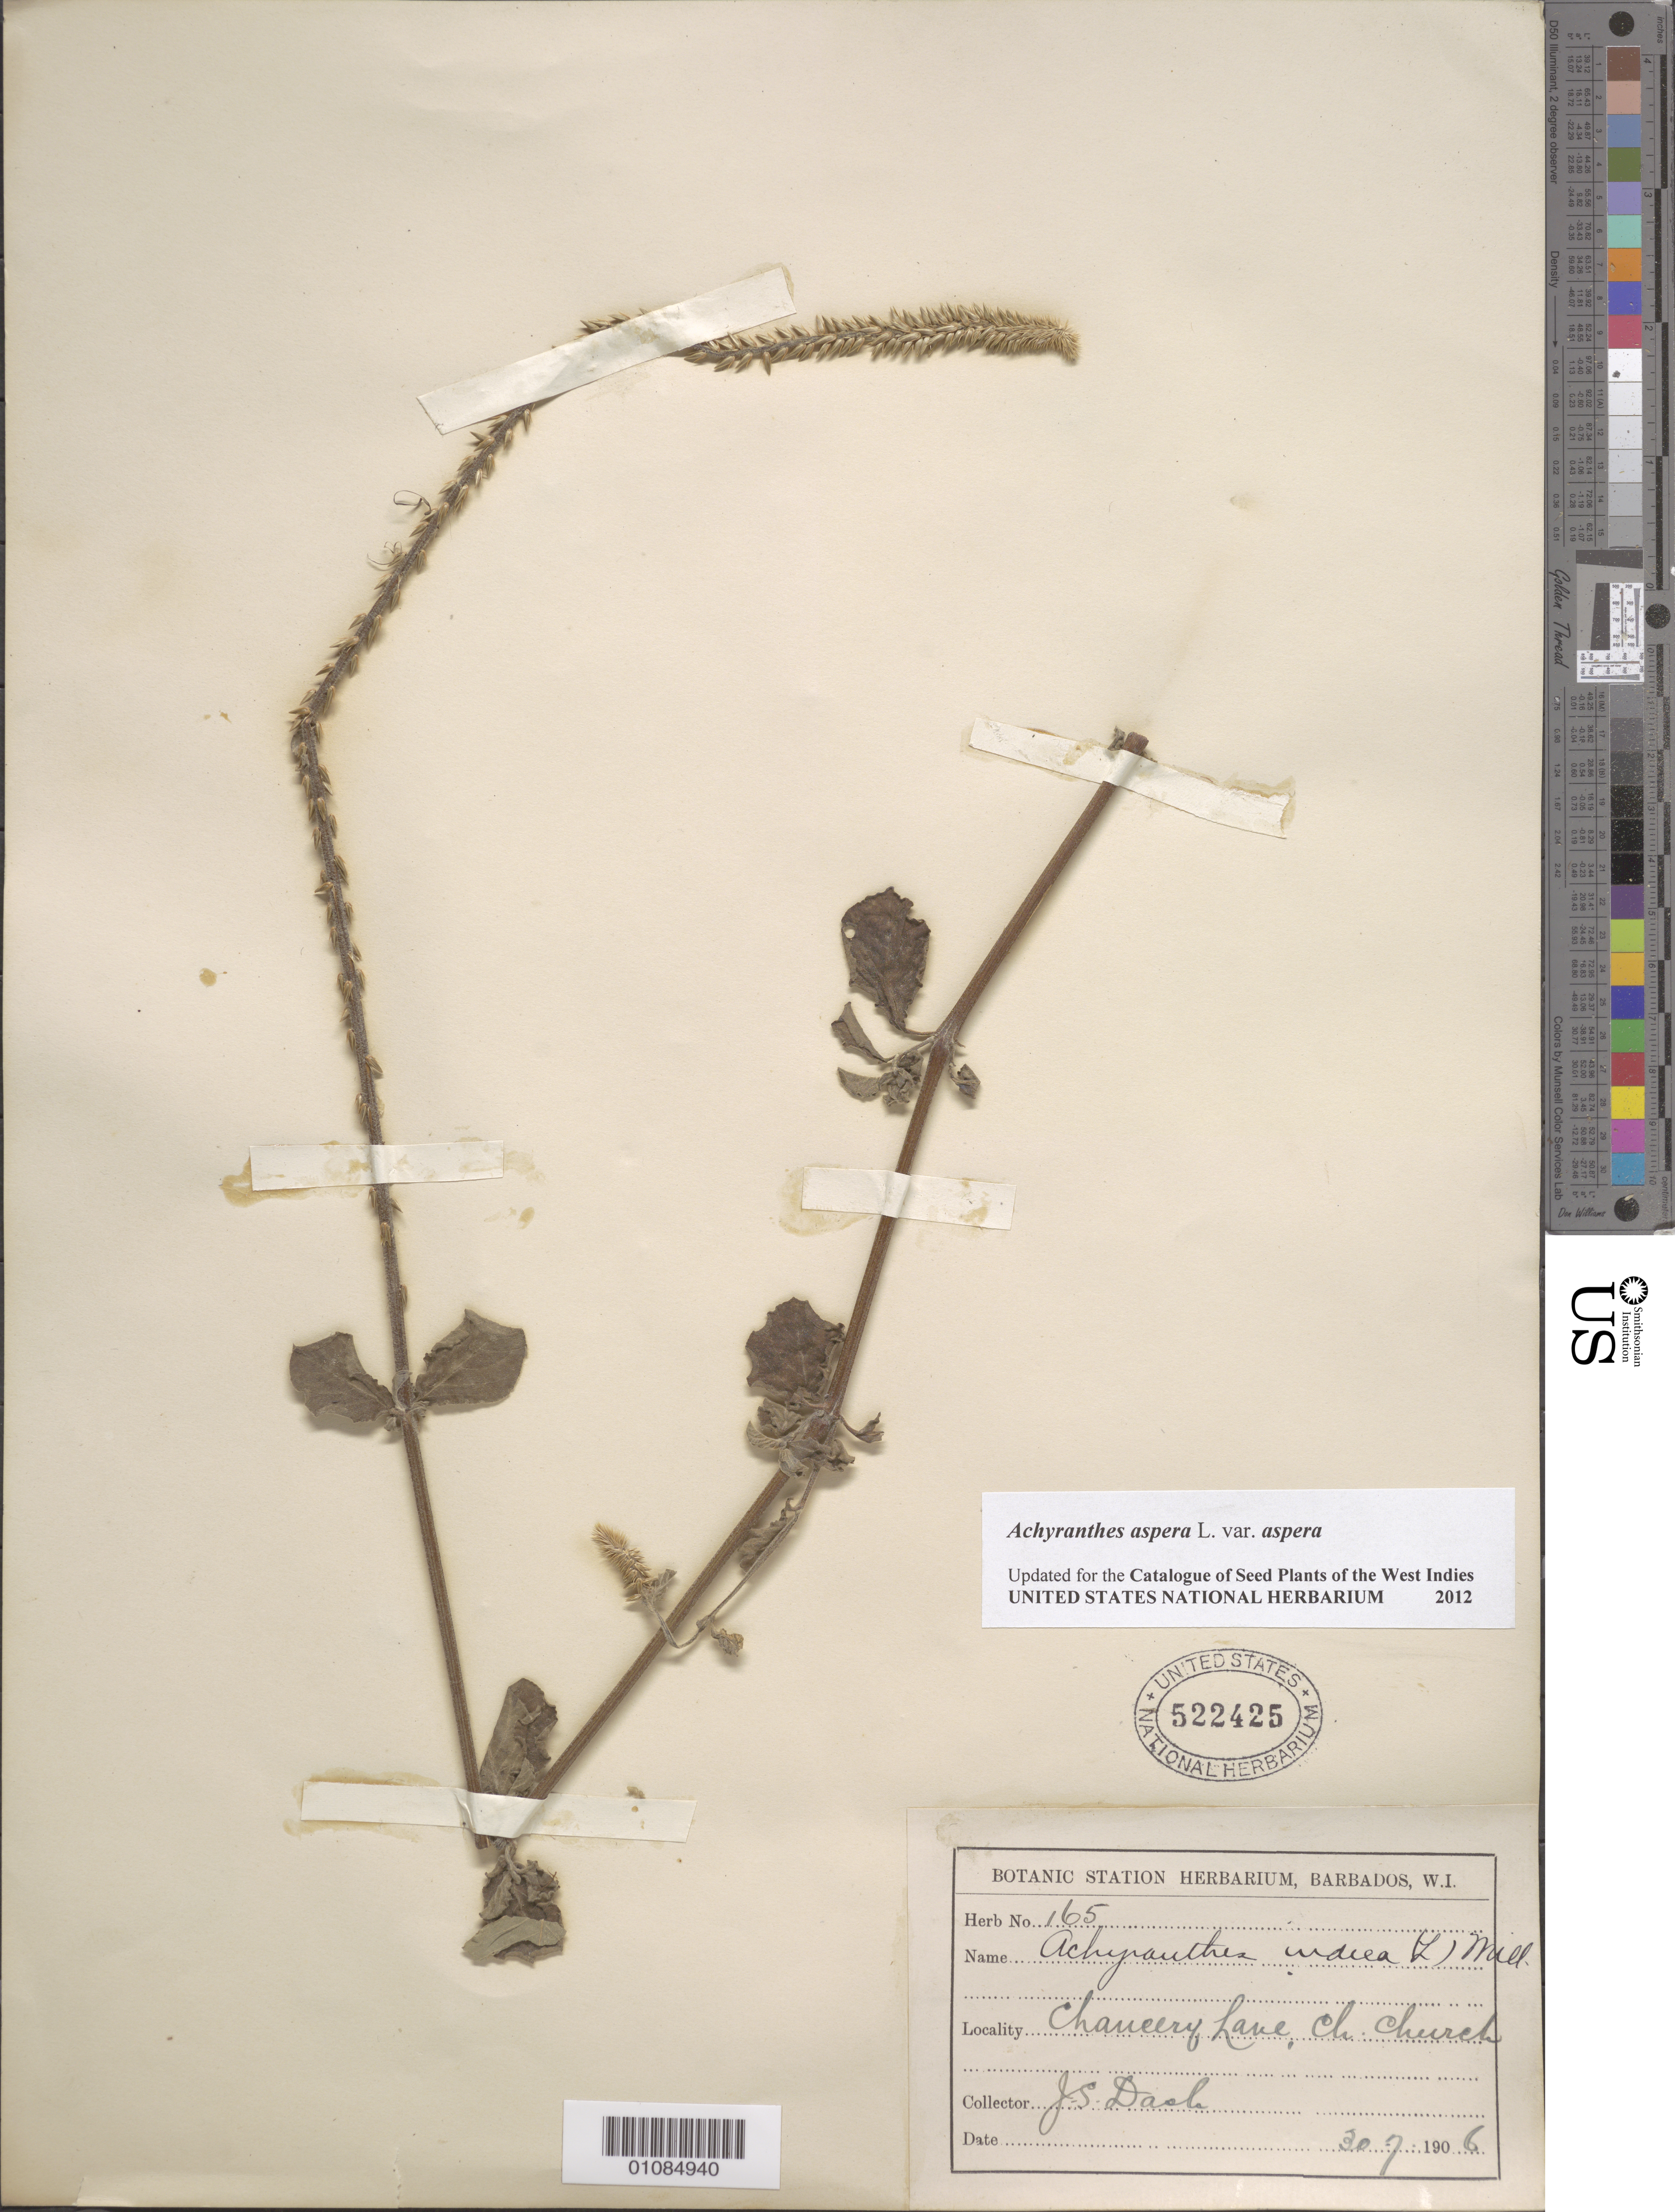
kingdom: Plantae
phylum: Tracheophyta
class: Magnoliopsida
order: Caryophyllales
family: Amaranthaceae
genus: Achyranthes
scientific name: Achyranthes aspera var. aspera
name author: L.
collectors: J. Dash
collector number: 165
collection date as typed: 30 Jul 1906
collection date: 1906-07-30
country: Barbados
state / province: Christ Church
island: Barbados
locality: Ch. Church, Chaucery Lane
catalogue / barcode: US 522425